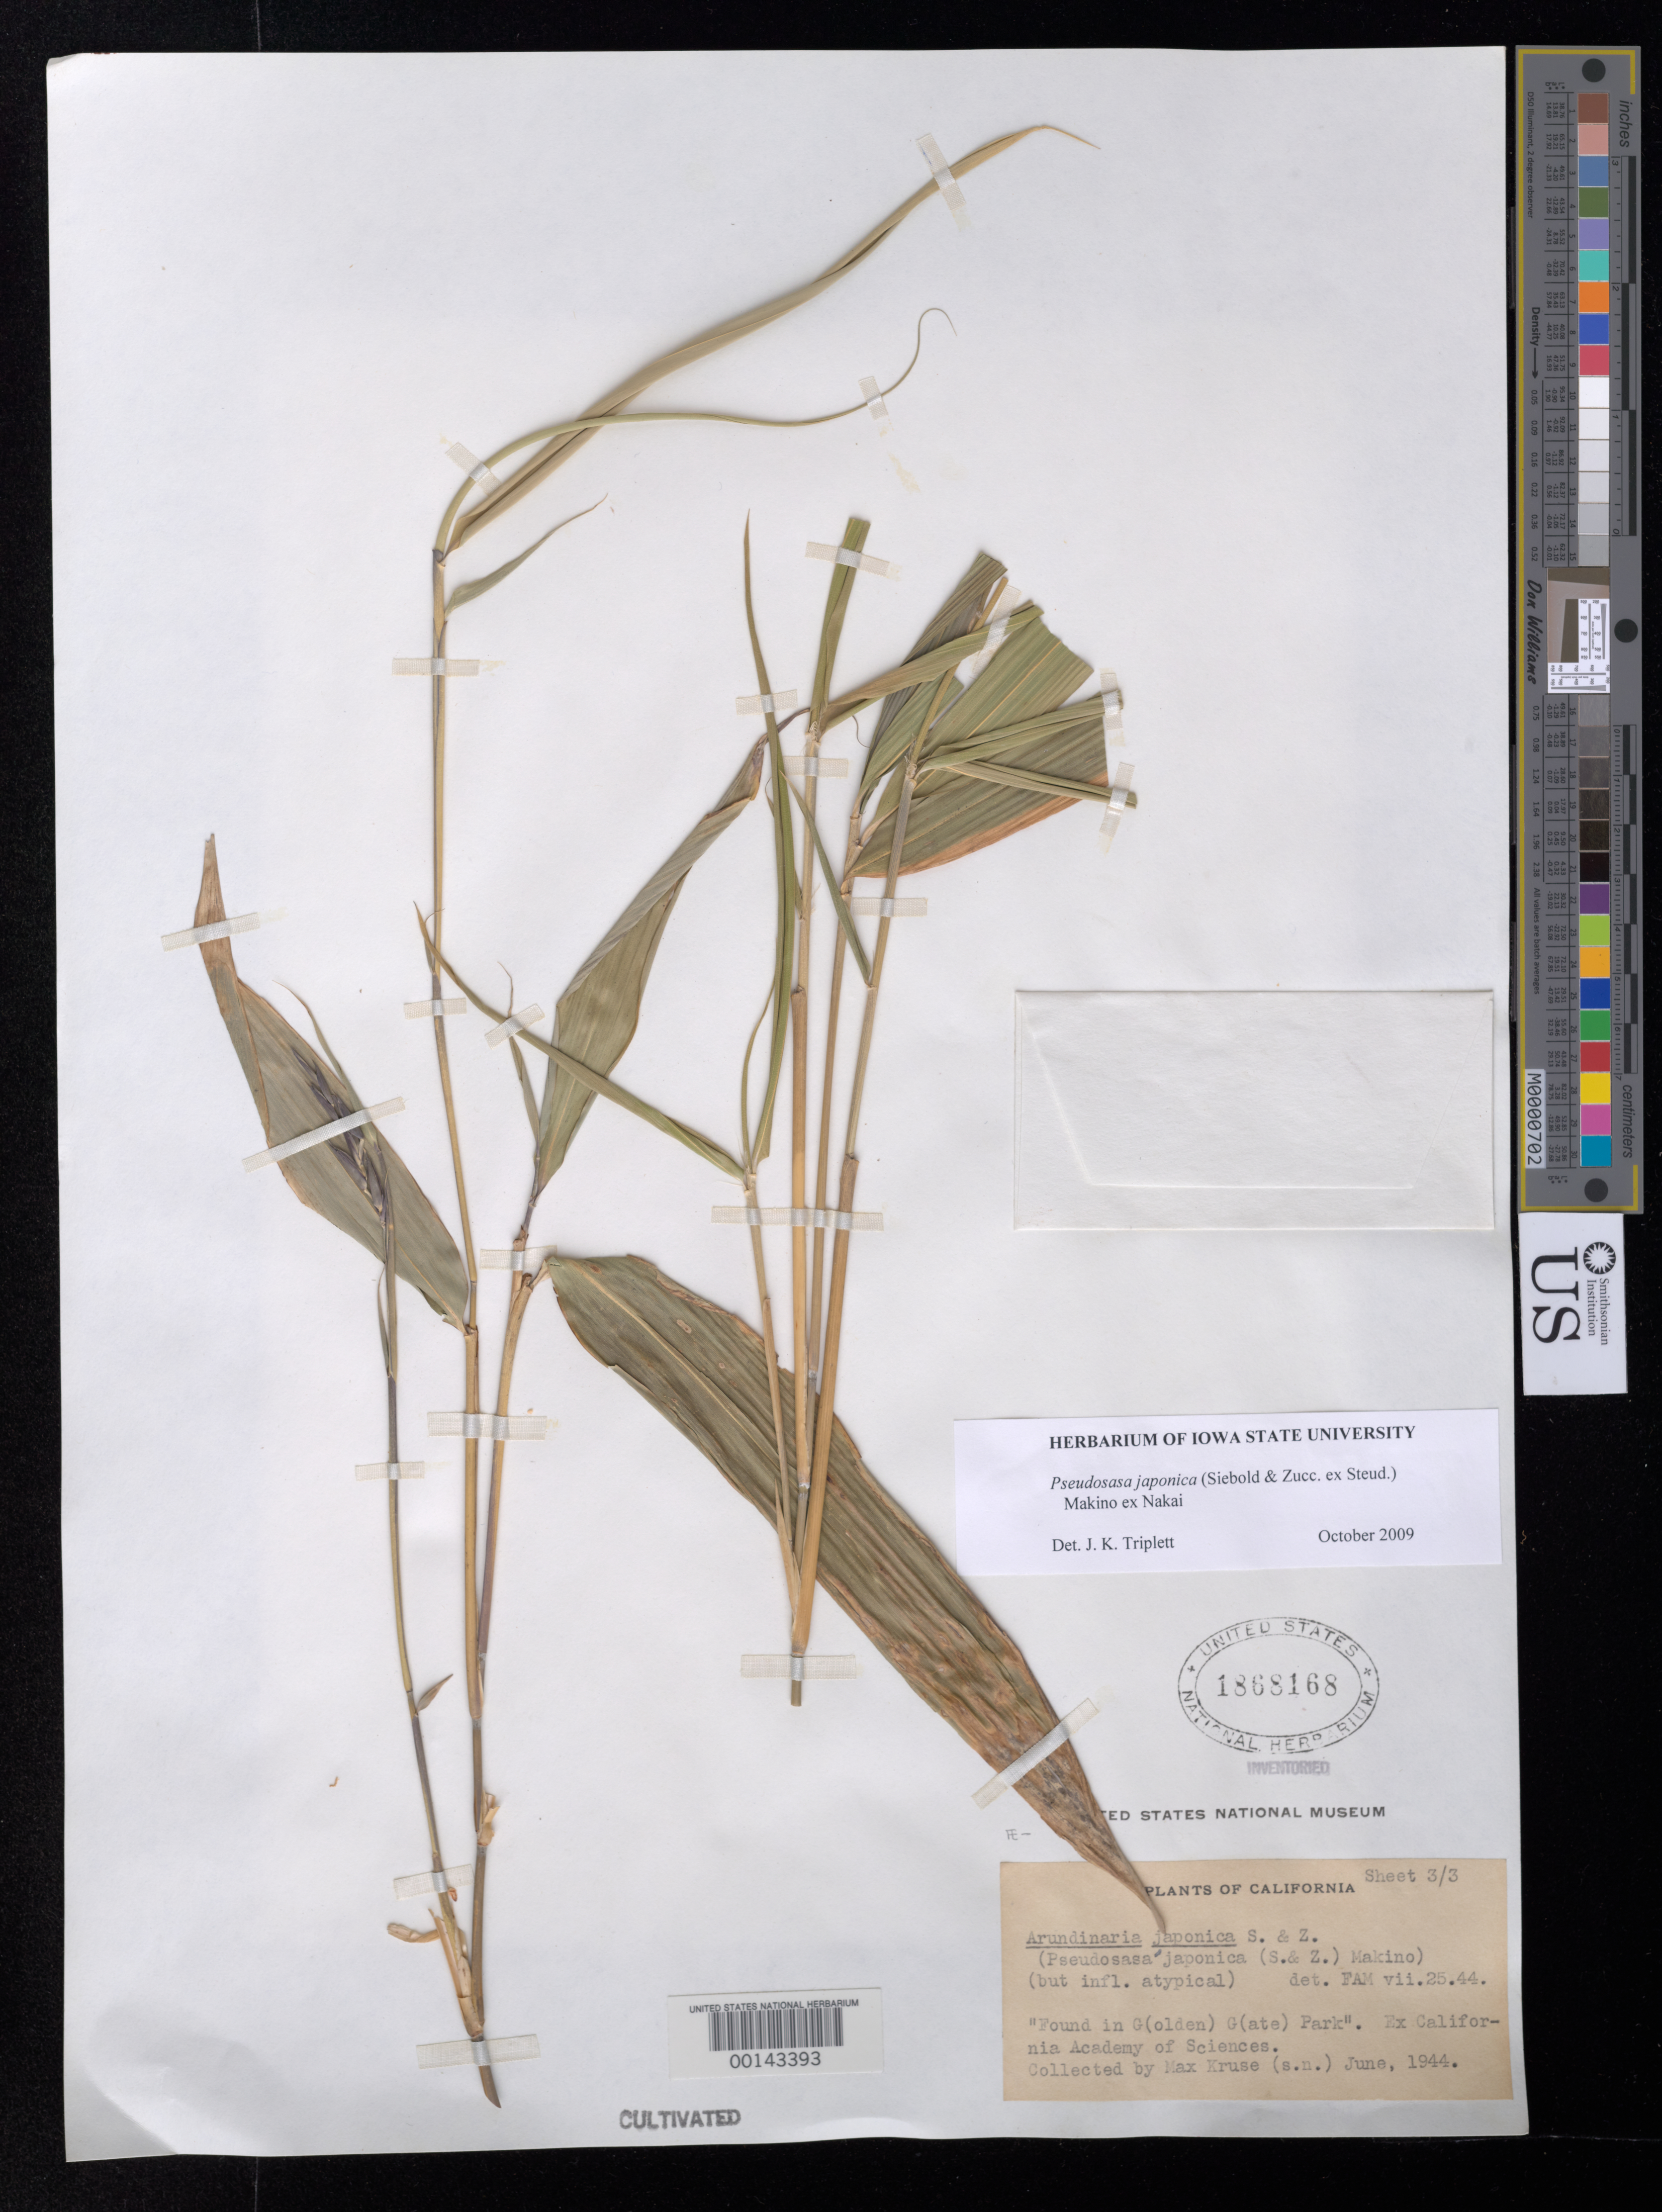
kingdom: Plantae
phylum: Tracheophyta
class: Liliopsida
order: Poales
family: Poaceae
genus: Pseudosasa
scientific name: Pseudosasa japonica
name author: (Siebold & Zucc. ex Steud.) Makino ex Nakai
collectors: M. Kruse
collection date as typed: Jun 1944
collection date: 1944-06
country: United States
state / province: California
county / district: San Francisco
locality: Golden gate park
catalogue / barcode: US 1868168